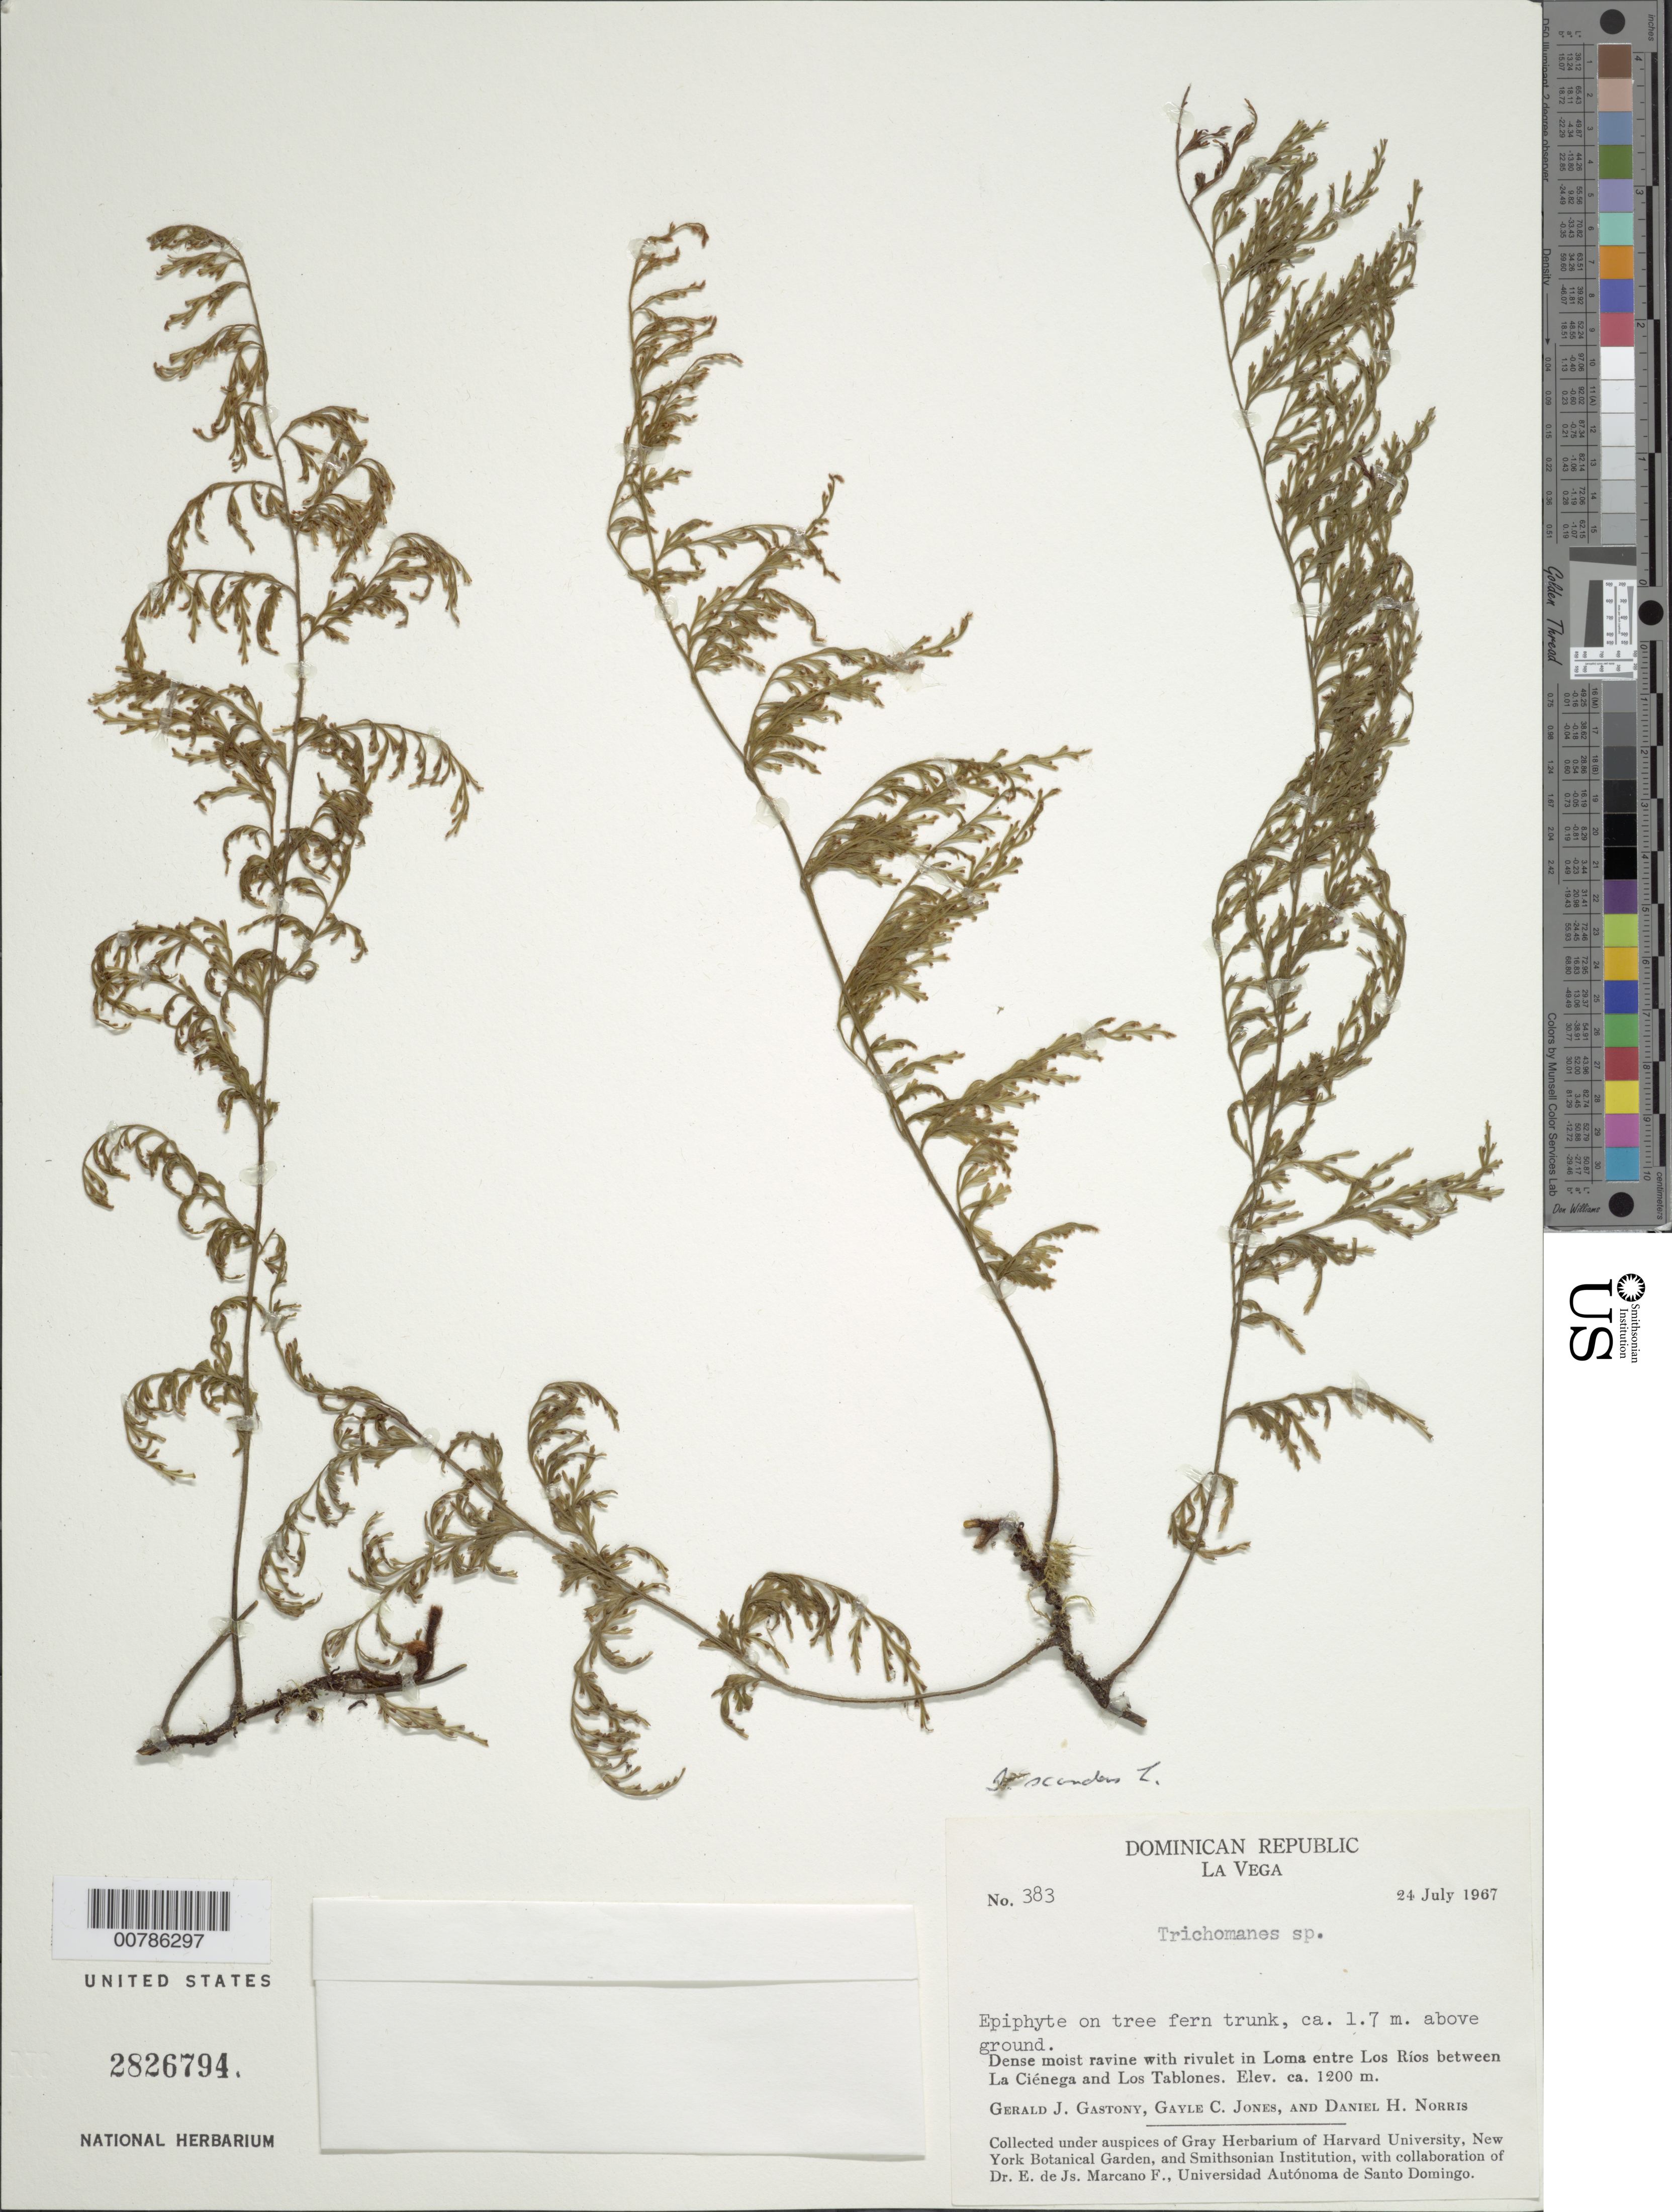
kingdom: Plantae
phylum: Tracheophyta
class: Polypodiopsida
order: Hymenophyllales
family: Hymenophyllaceae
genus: Trichomanes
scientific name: Trichomanes scandens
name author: L.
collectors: G. Gastony, G. C. Jones & D. H. Norris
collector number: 383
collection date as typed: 24 Jul 1967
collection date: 1967-07-24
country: Dominican Republic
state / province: La Vega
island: Hispaniola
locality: Los Ríos between La Ciénega and Los Tablones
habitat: Dense moist ravine with rivulet in loma; on tree fern trunk, ca. 1.7 m above ground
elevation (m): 1200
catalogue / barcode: US 2826794